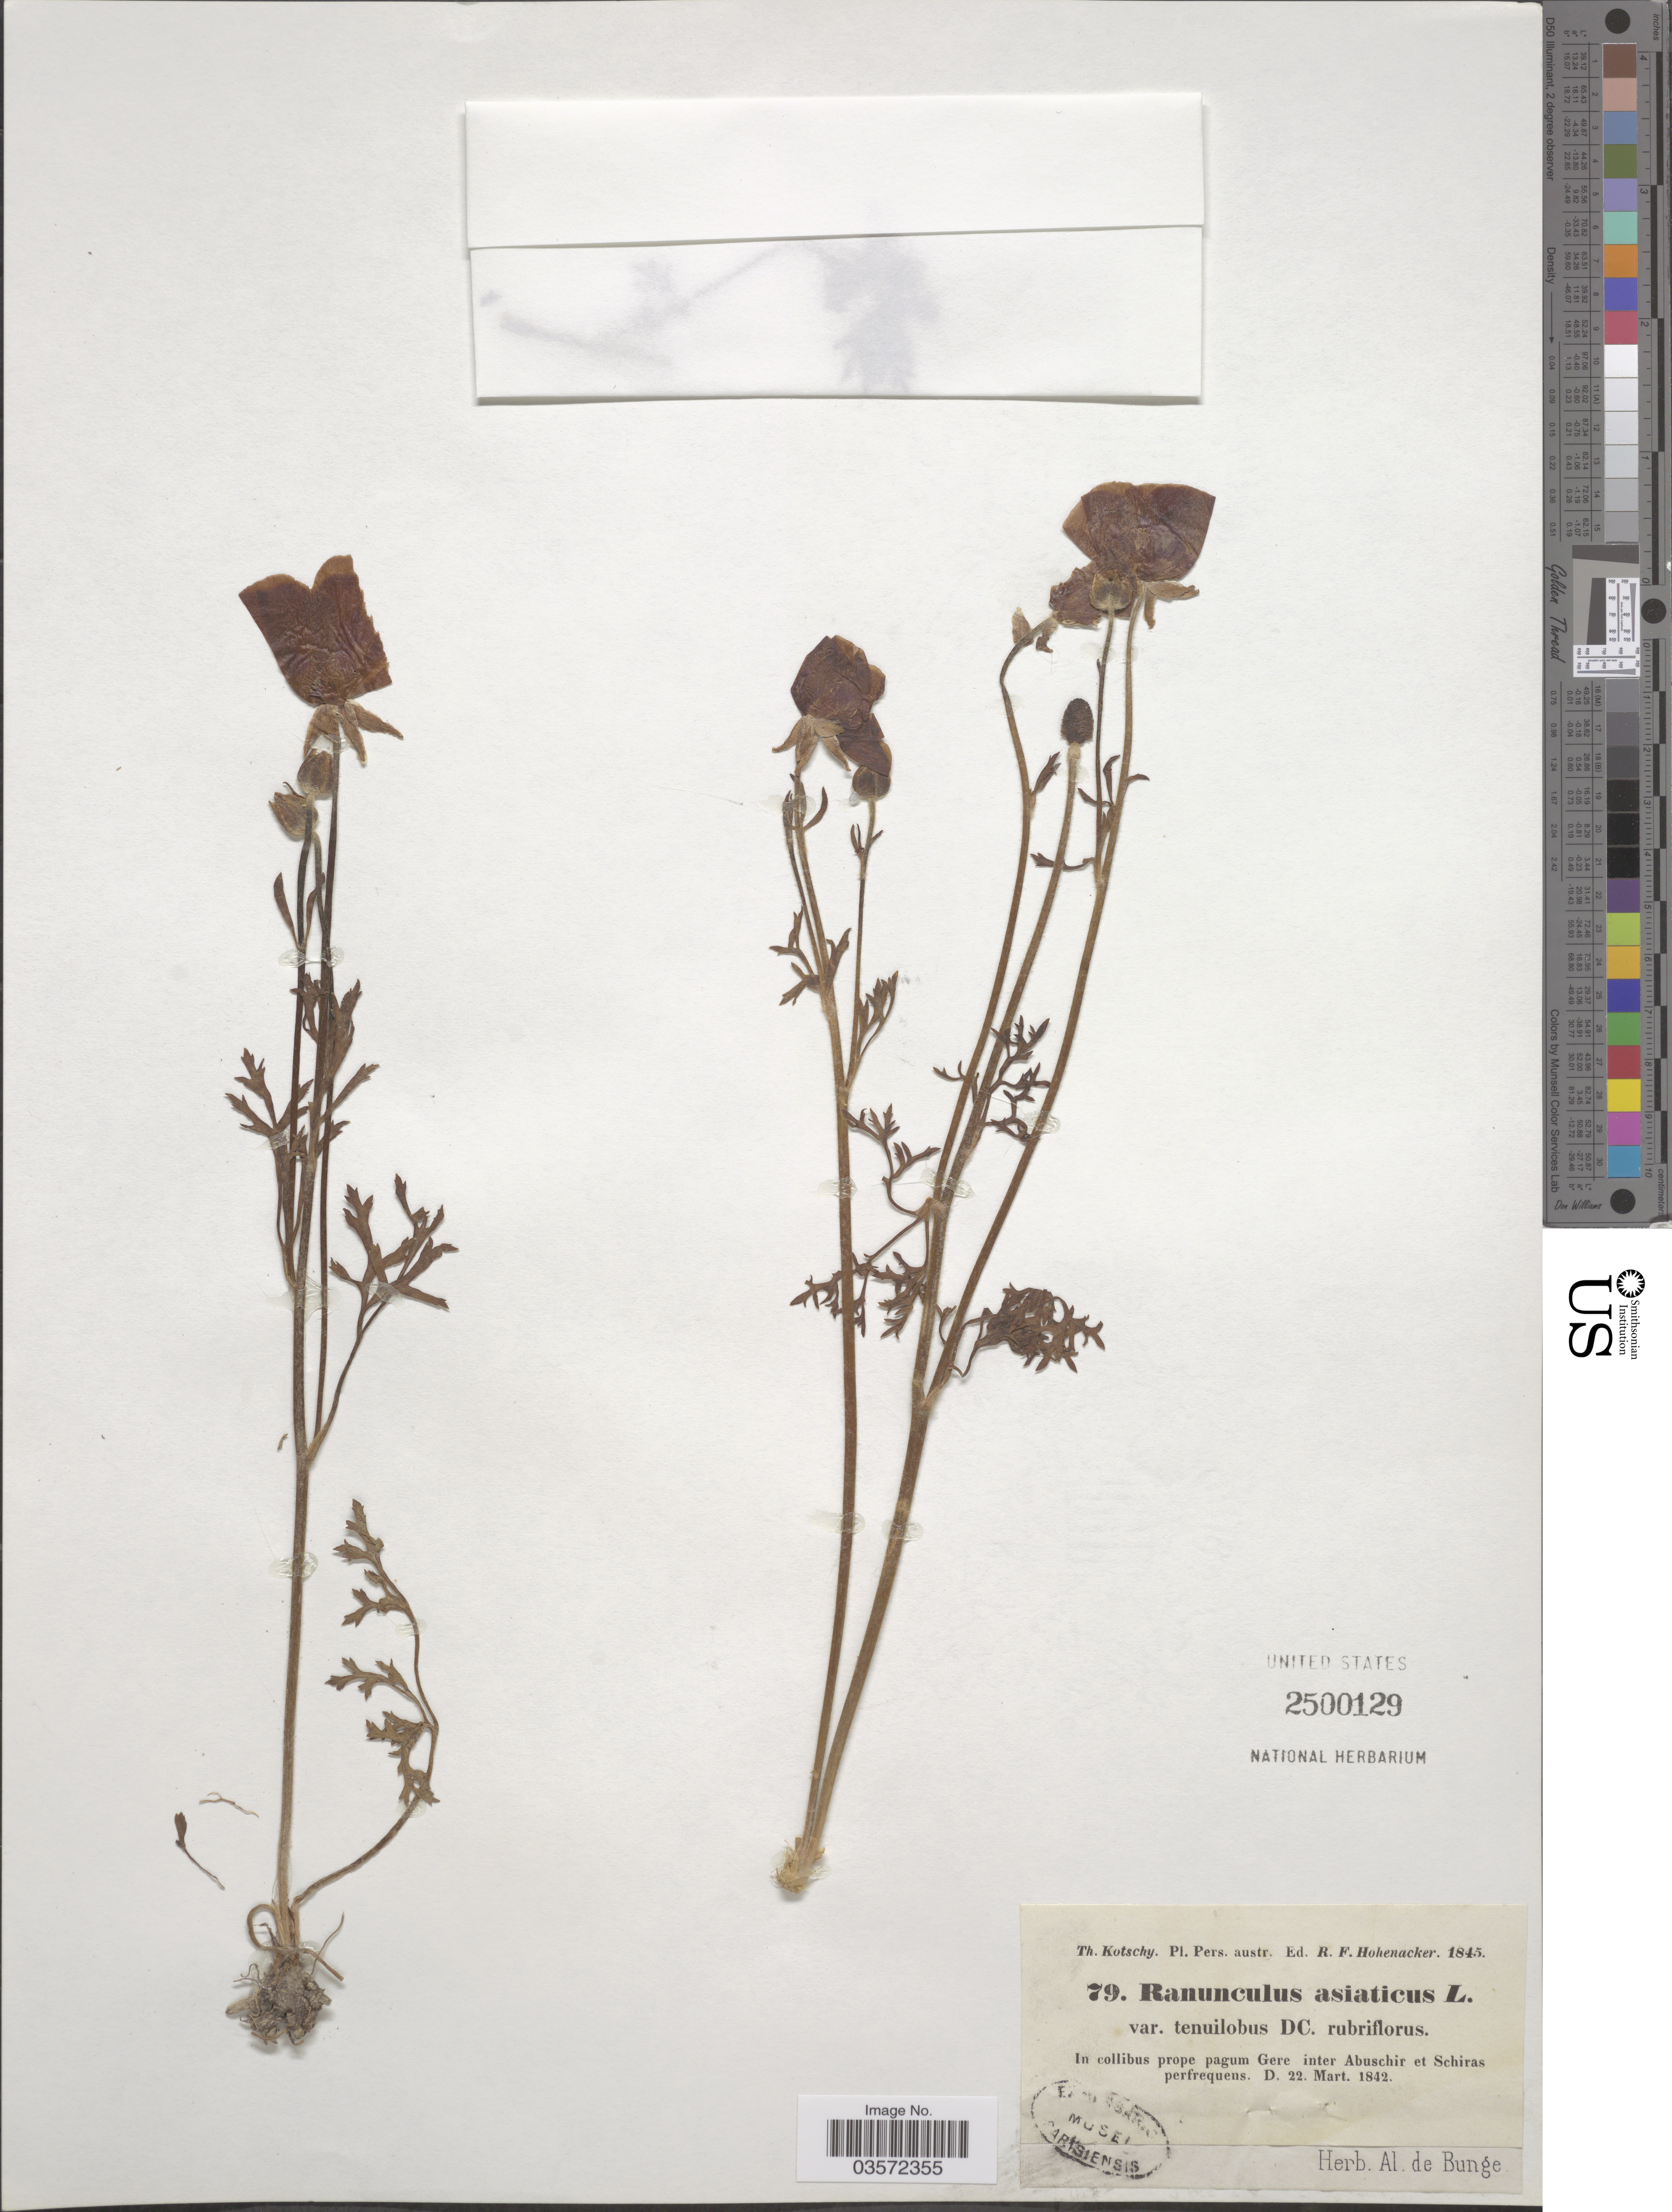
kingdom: Plantae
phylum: Tracheophyta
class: Magnoliopsida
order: Ranunculales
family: Ranunculaceae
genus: Ranunculus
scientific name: Ranunculus asiaticus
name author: L.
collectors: K. G. Kotschy & R. F. Hohenacker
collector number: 79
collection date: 1842-03-22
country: Iran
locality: In Pers. austr., In collibus prope pagum Gere inter Abuschir et Schiras perfrequens.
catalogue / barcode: US 2500129